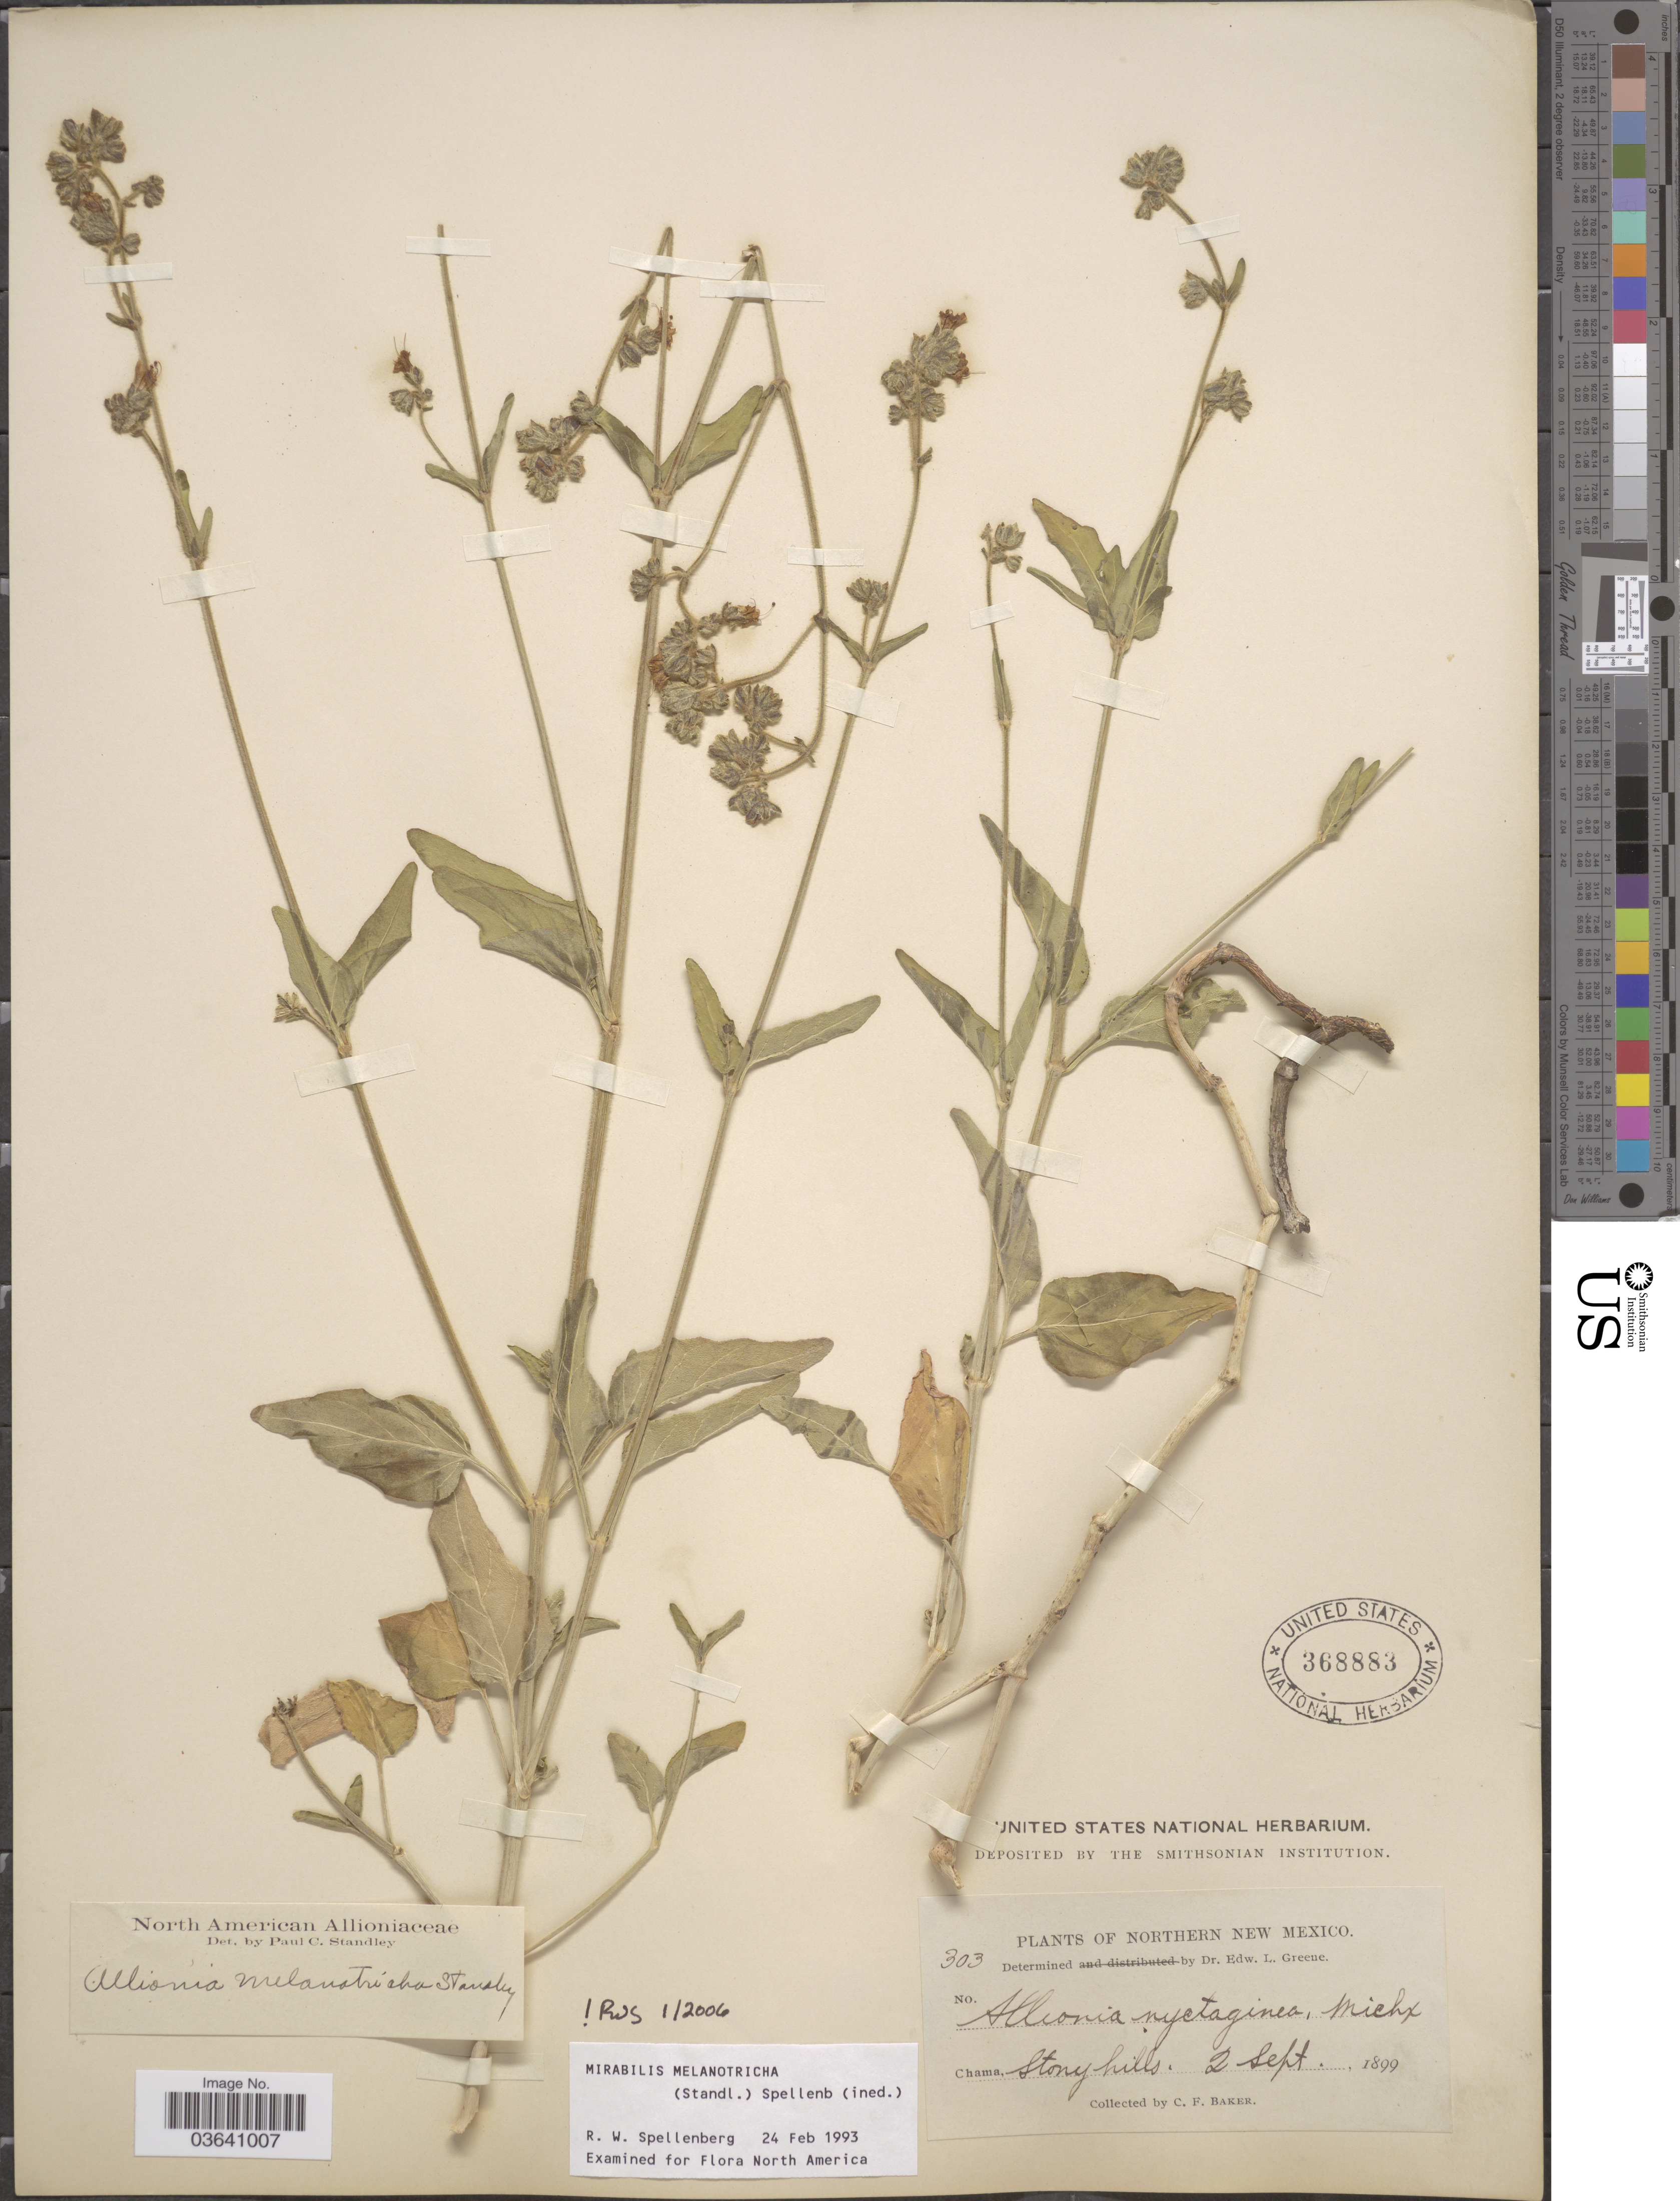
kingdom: Plantae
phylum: Tracheophyta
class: Magnoliopsida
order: Caryophyllales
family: Nyctaginaceae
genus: Mirabilis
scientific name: Mirabilis melanotricha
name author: (Standl.) Spellenb.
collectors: C. F. Baker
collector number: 303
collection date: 1899-09-02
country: United States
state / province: New Mexico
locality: Northern New Mexico. Stony hills.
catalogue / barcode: US 368883